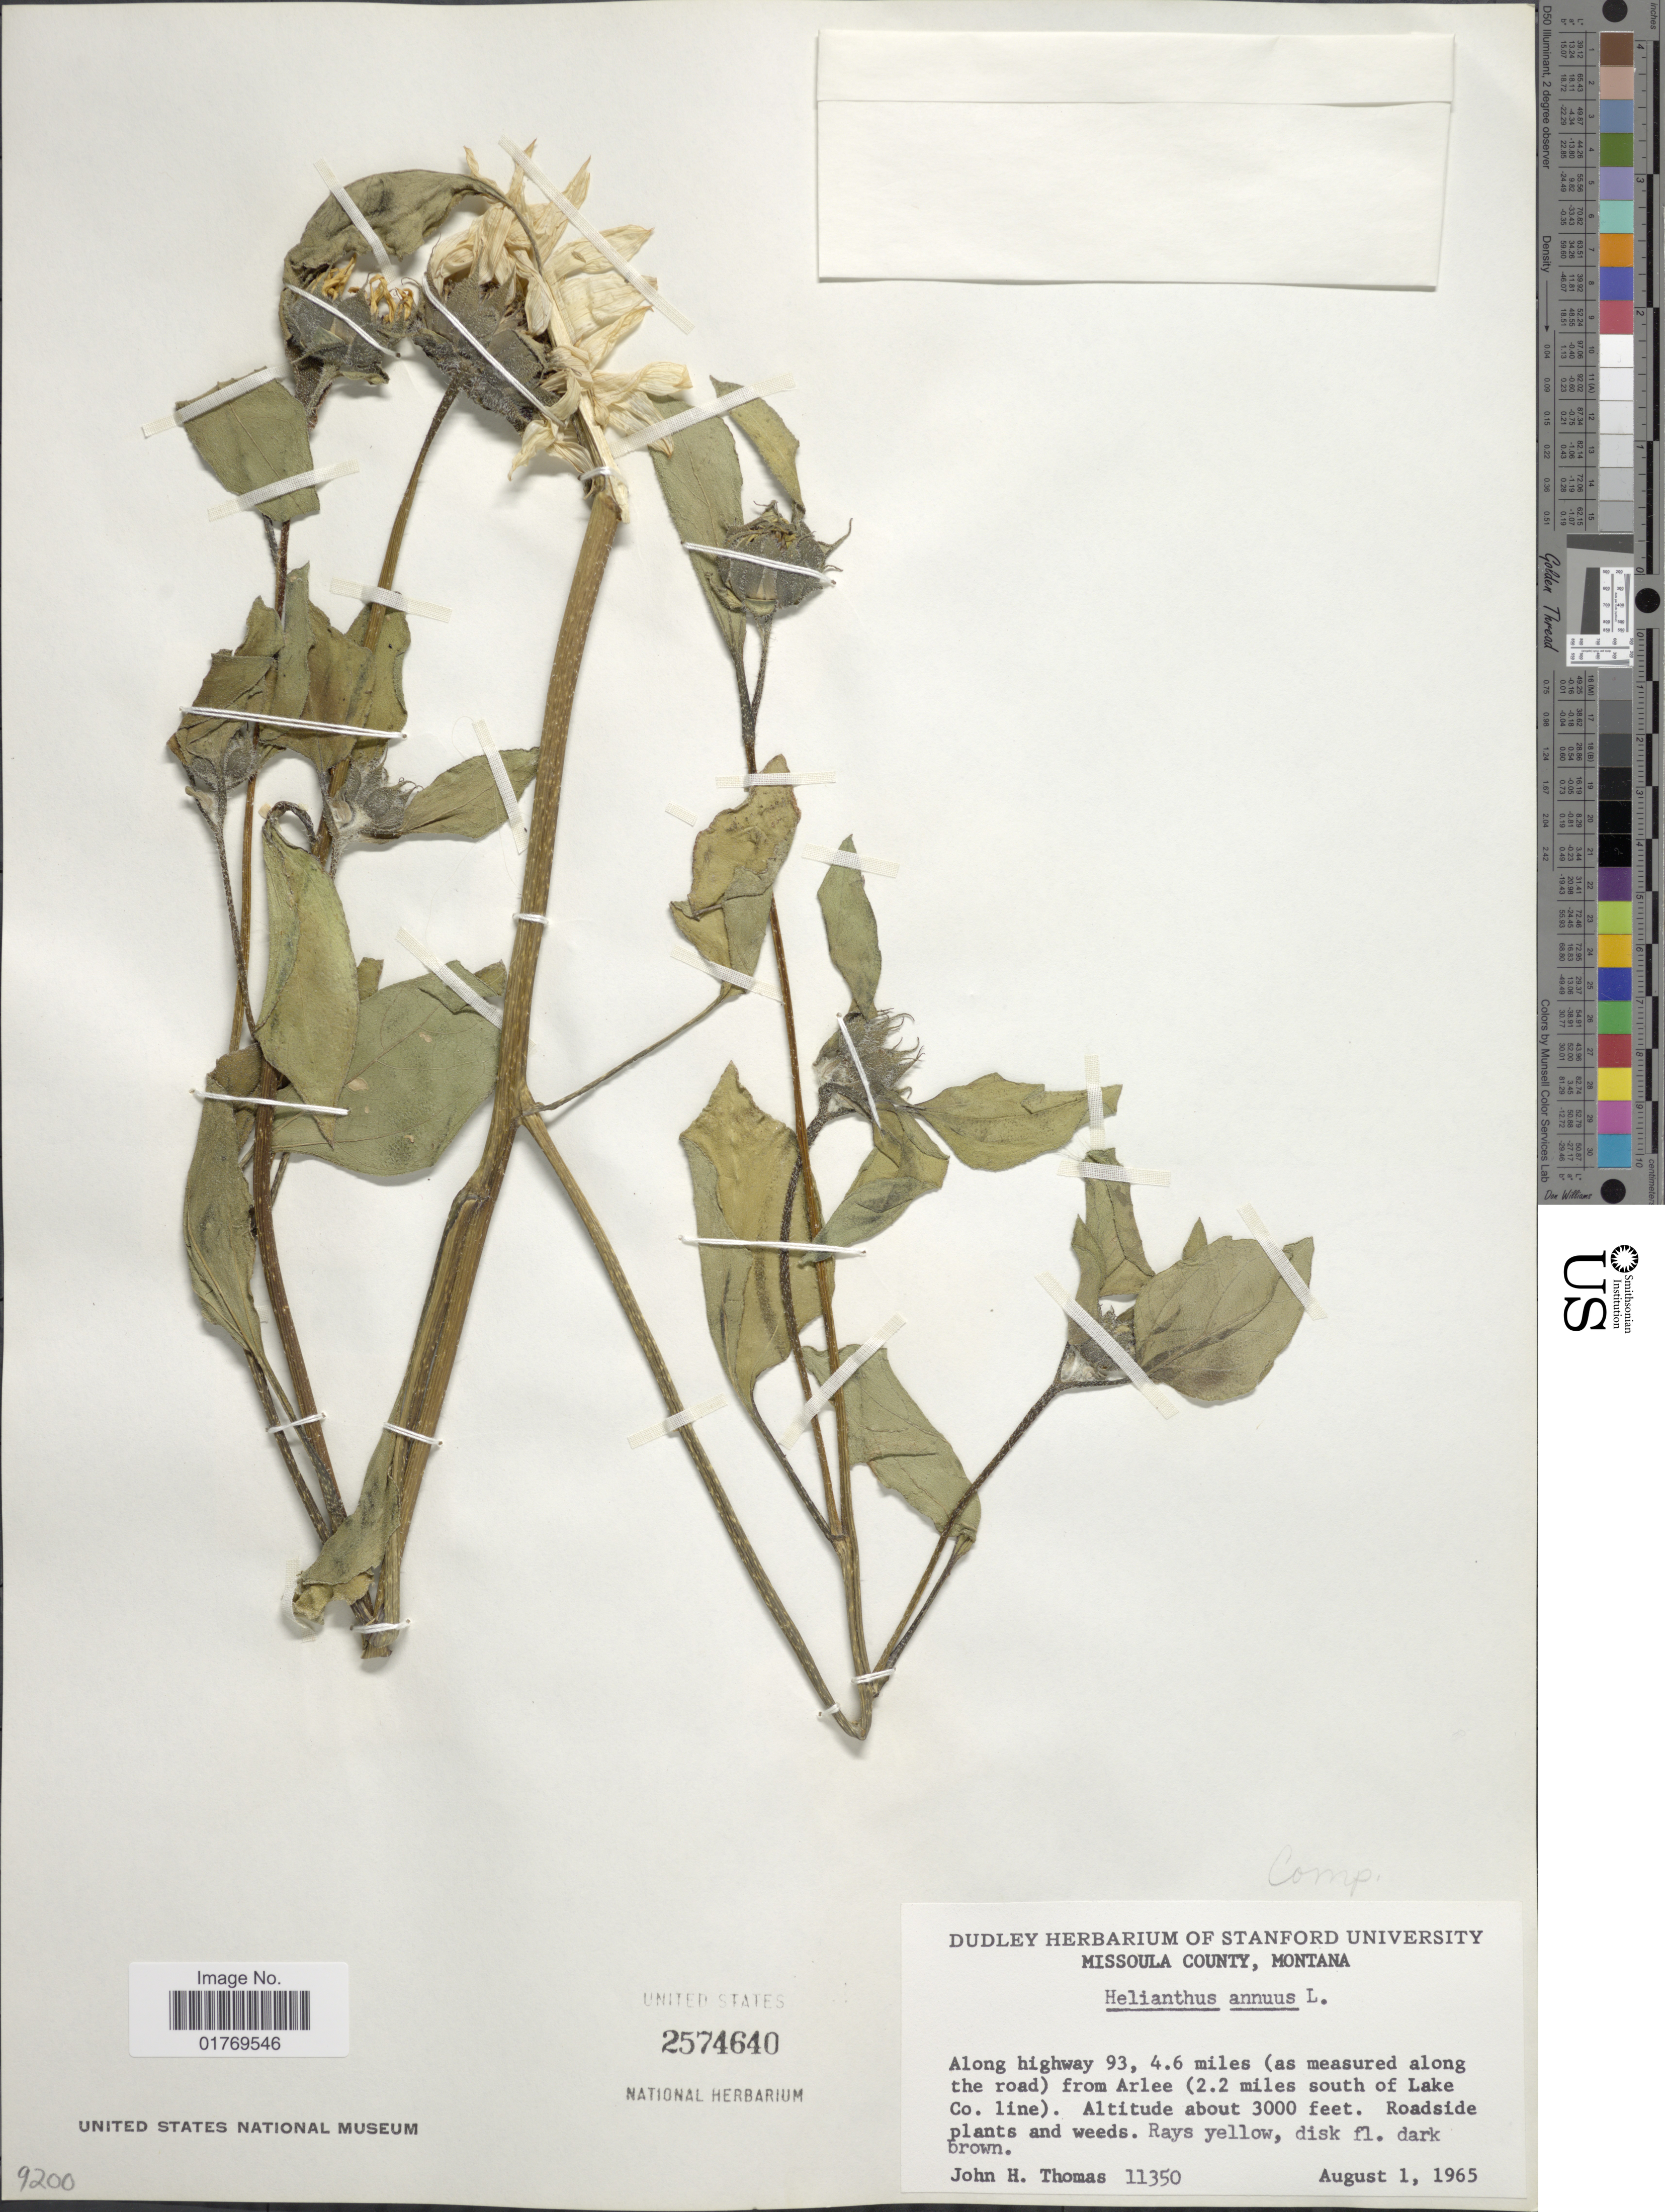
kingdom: Plantae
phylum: Tracheophyta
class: Magnoliopsida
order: Asterales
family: Asteraceae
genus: Helianthus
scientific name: Helianthus annuus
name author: L.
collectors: J. H. Thomas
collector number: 11350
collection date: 1965-08-01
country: United States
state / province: Montana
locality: Missoula County, Montana. Along highway 93, 4.6 miles (as measured along the road) from Arlee (2.2 miles south of lake Co. line)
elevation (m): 914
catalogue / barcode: US 2574640